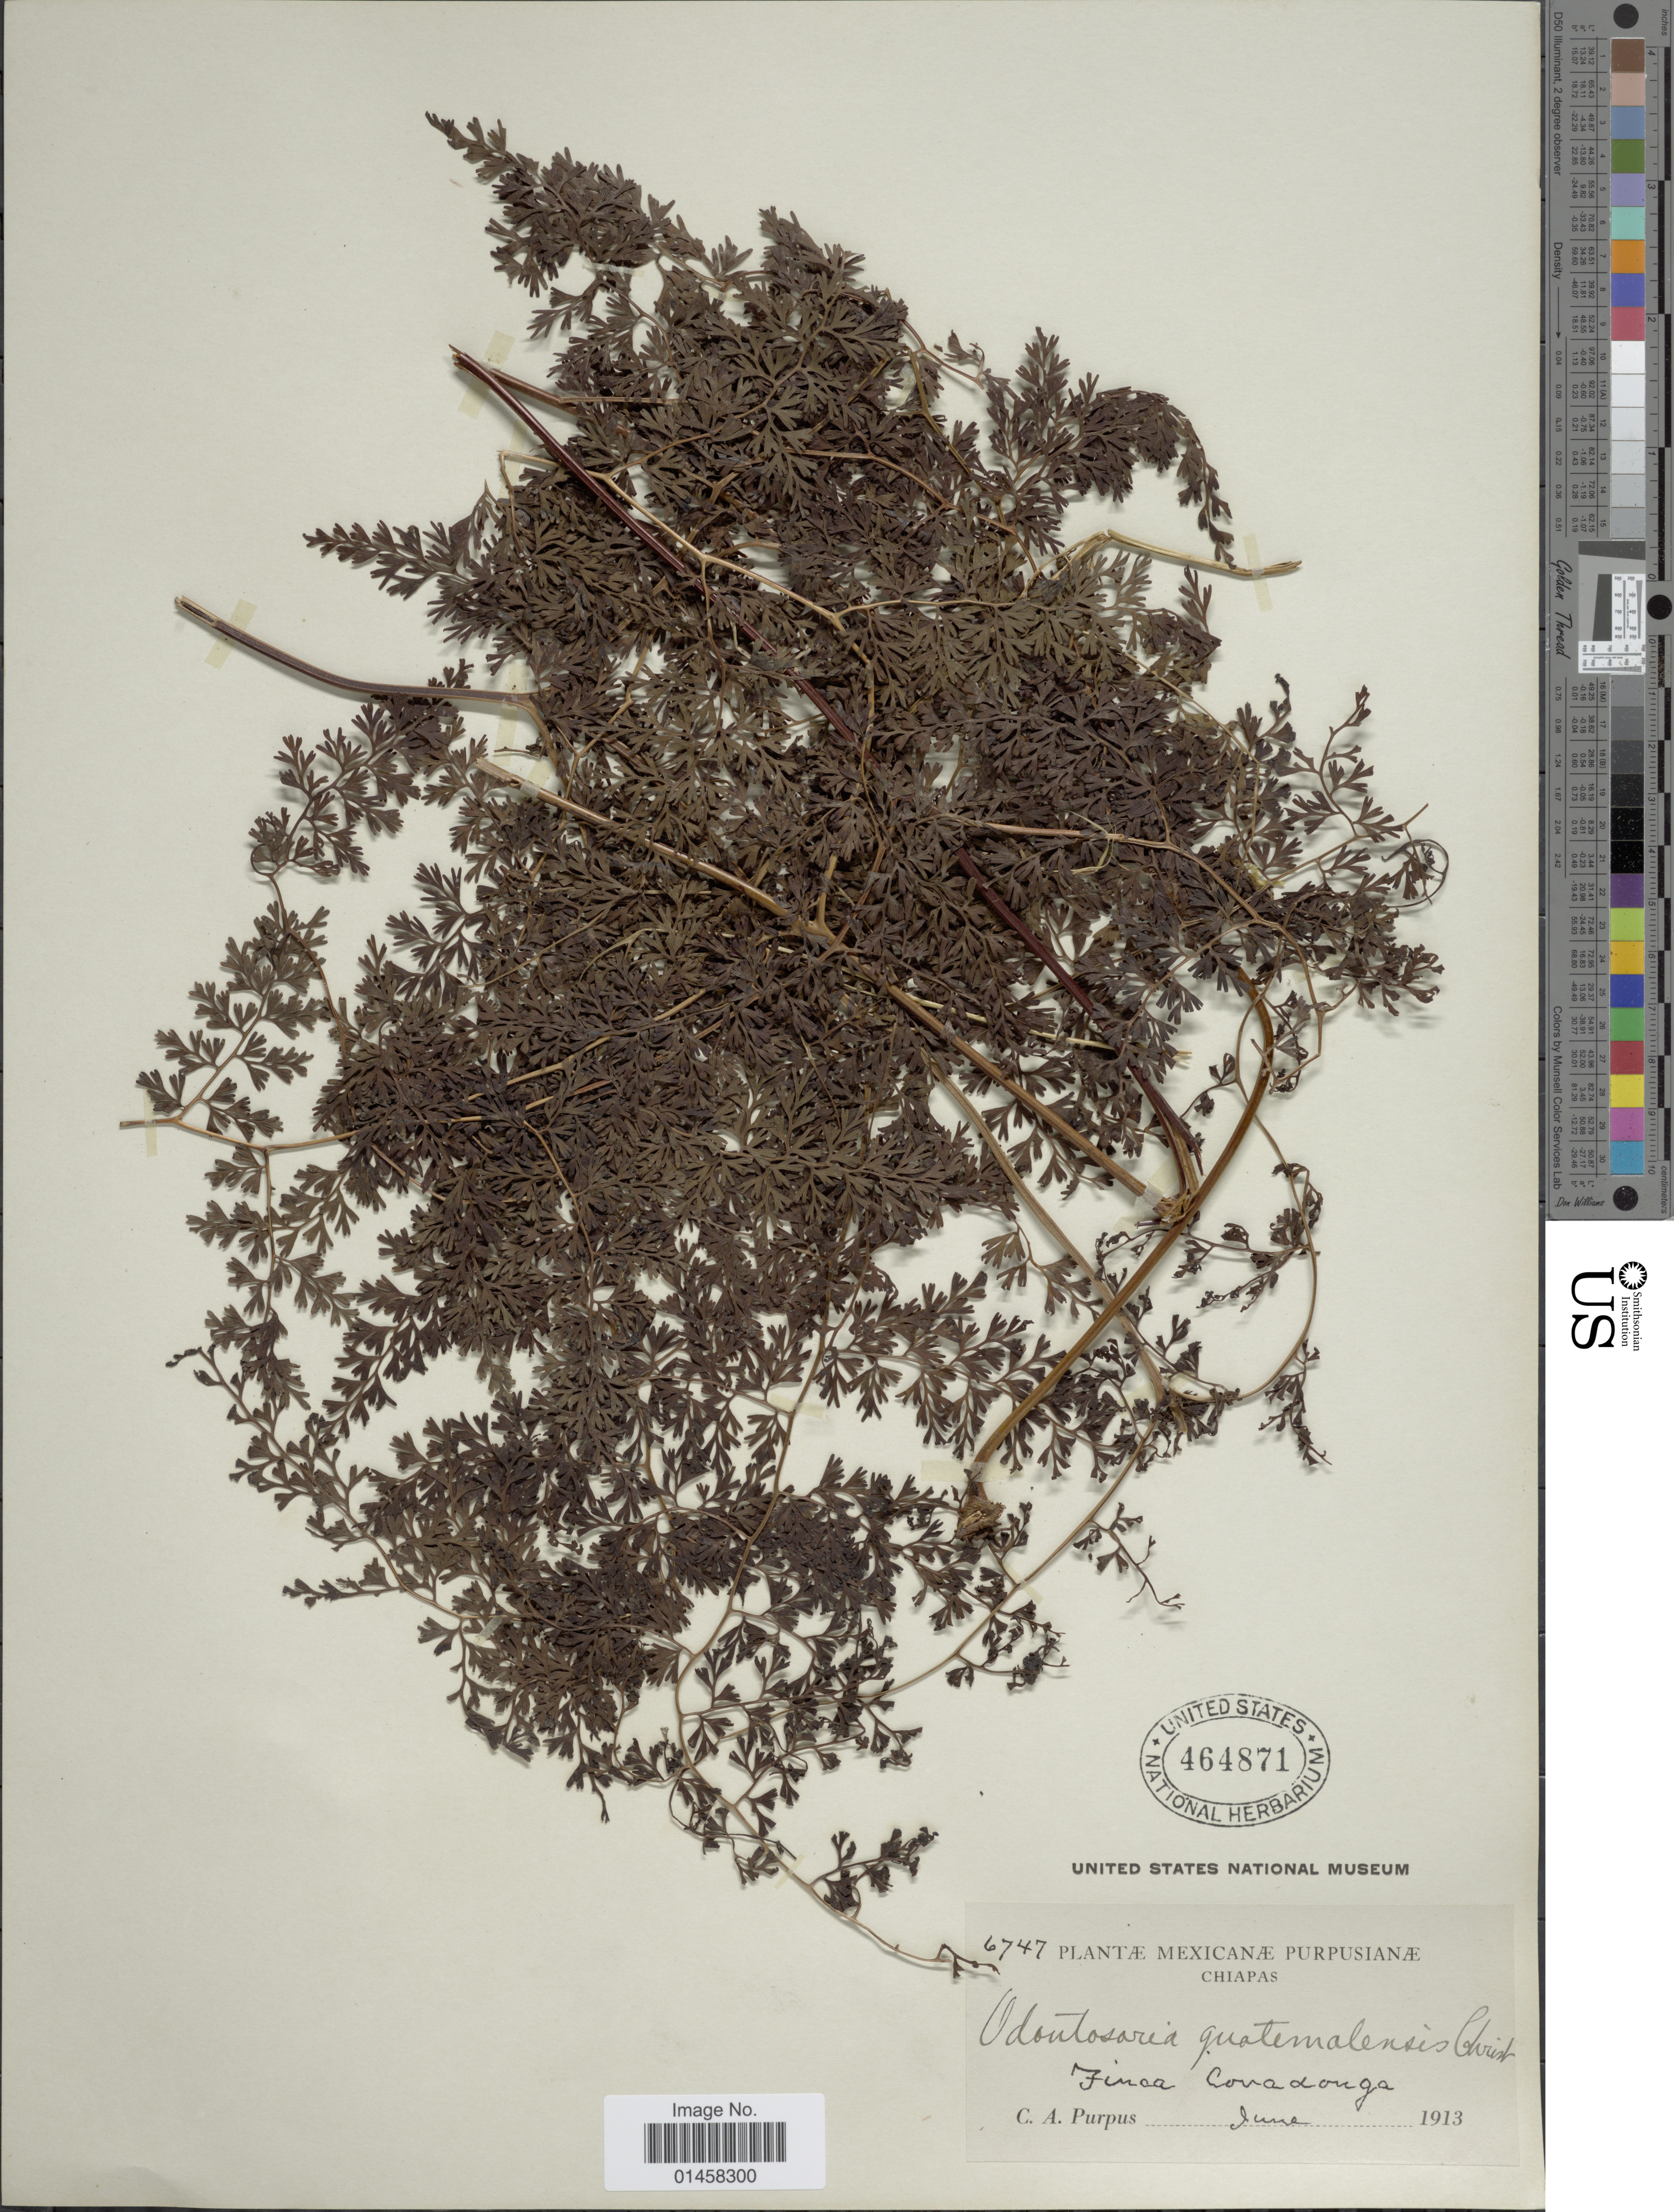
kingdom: Plantae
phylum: Tracheophyta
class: Polypodiopsida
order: Polypodiales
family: Lindsaeaceae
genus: Odontosoria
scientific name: Odontosoria guatemalensis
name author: Christ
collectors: C. A. Purpus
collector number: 6747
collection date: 1913-06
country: Mexico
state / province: Chiapas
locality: Finca Covadonga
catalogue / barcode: US 464871